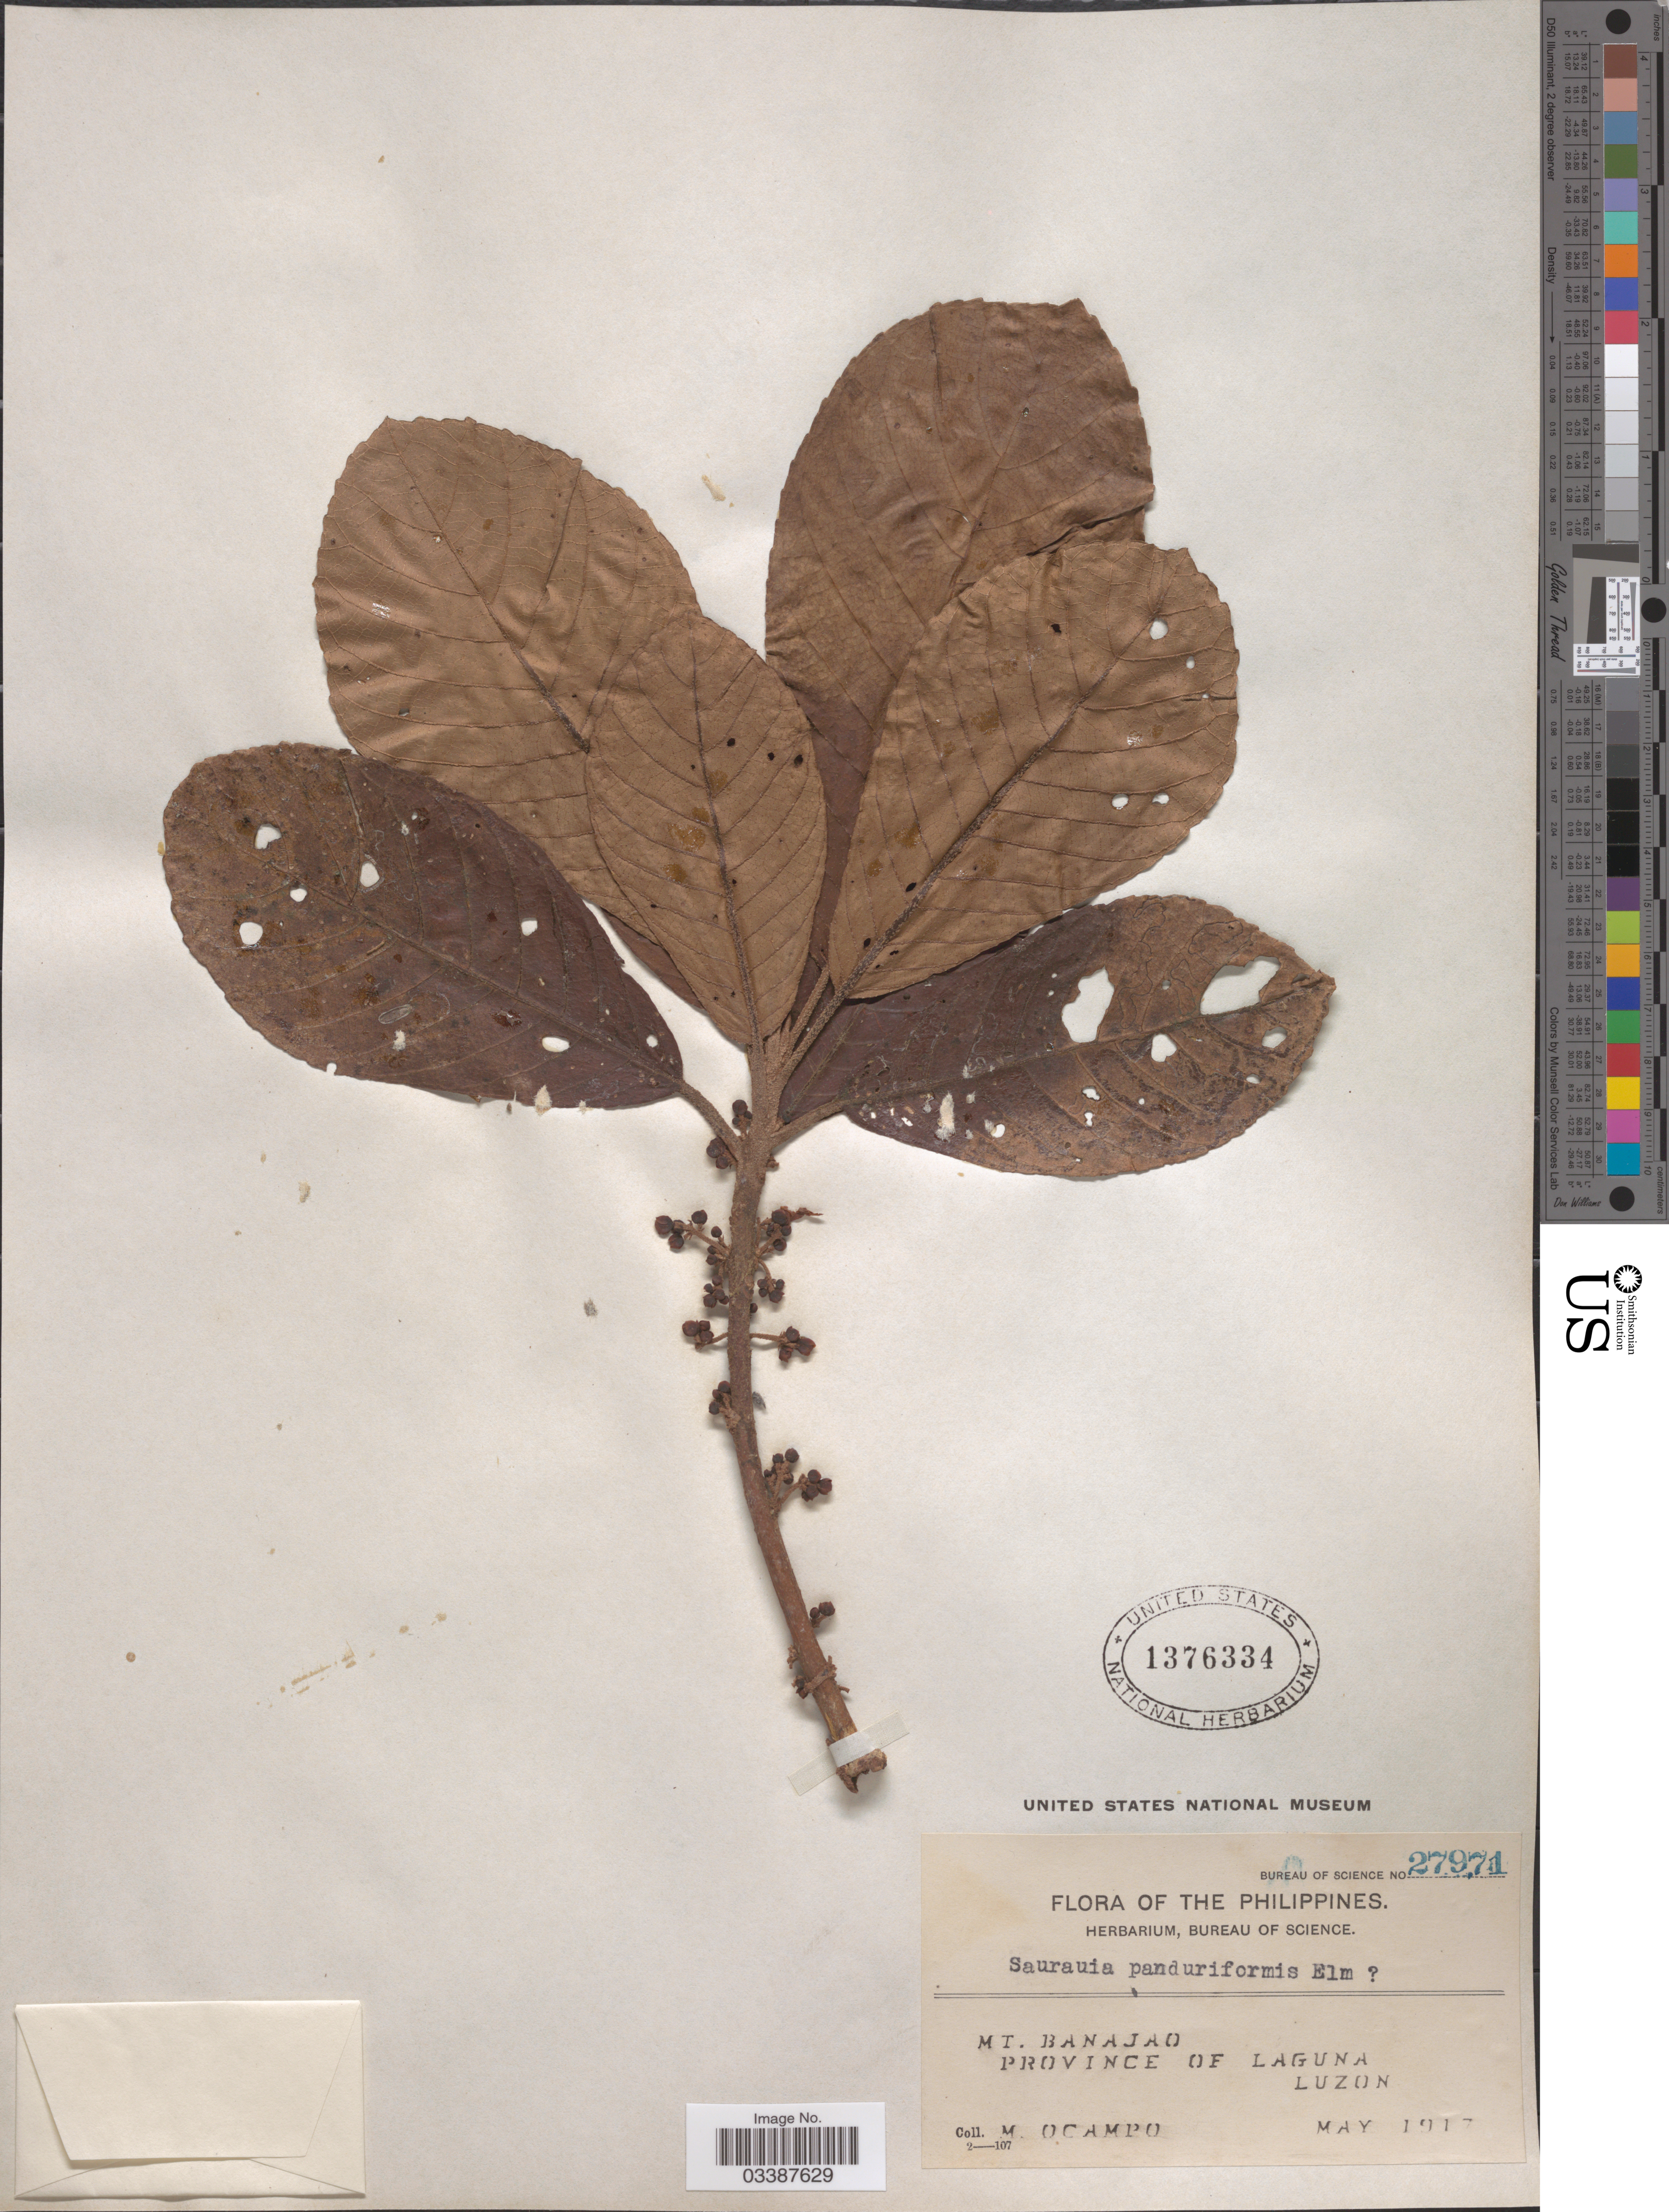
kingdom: Plantae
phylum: Tracheophyta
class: Magnoliopsida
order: Ericales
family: Actinidiaceae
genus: Saurauia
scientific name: Saurauia panduriformis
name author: Elmer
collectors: M. Ocampo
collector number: Bureau of Science 27971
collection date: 1917-05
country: Philippines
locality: Mt. Banajao, Province of Laguna, Luzon.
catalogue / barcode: US 1376334